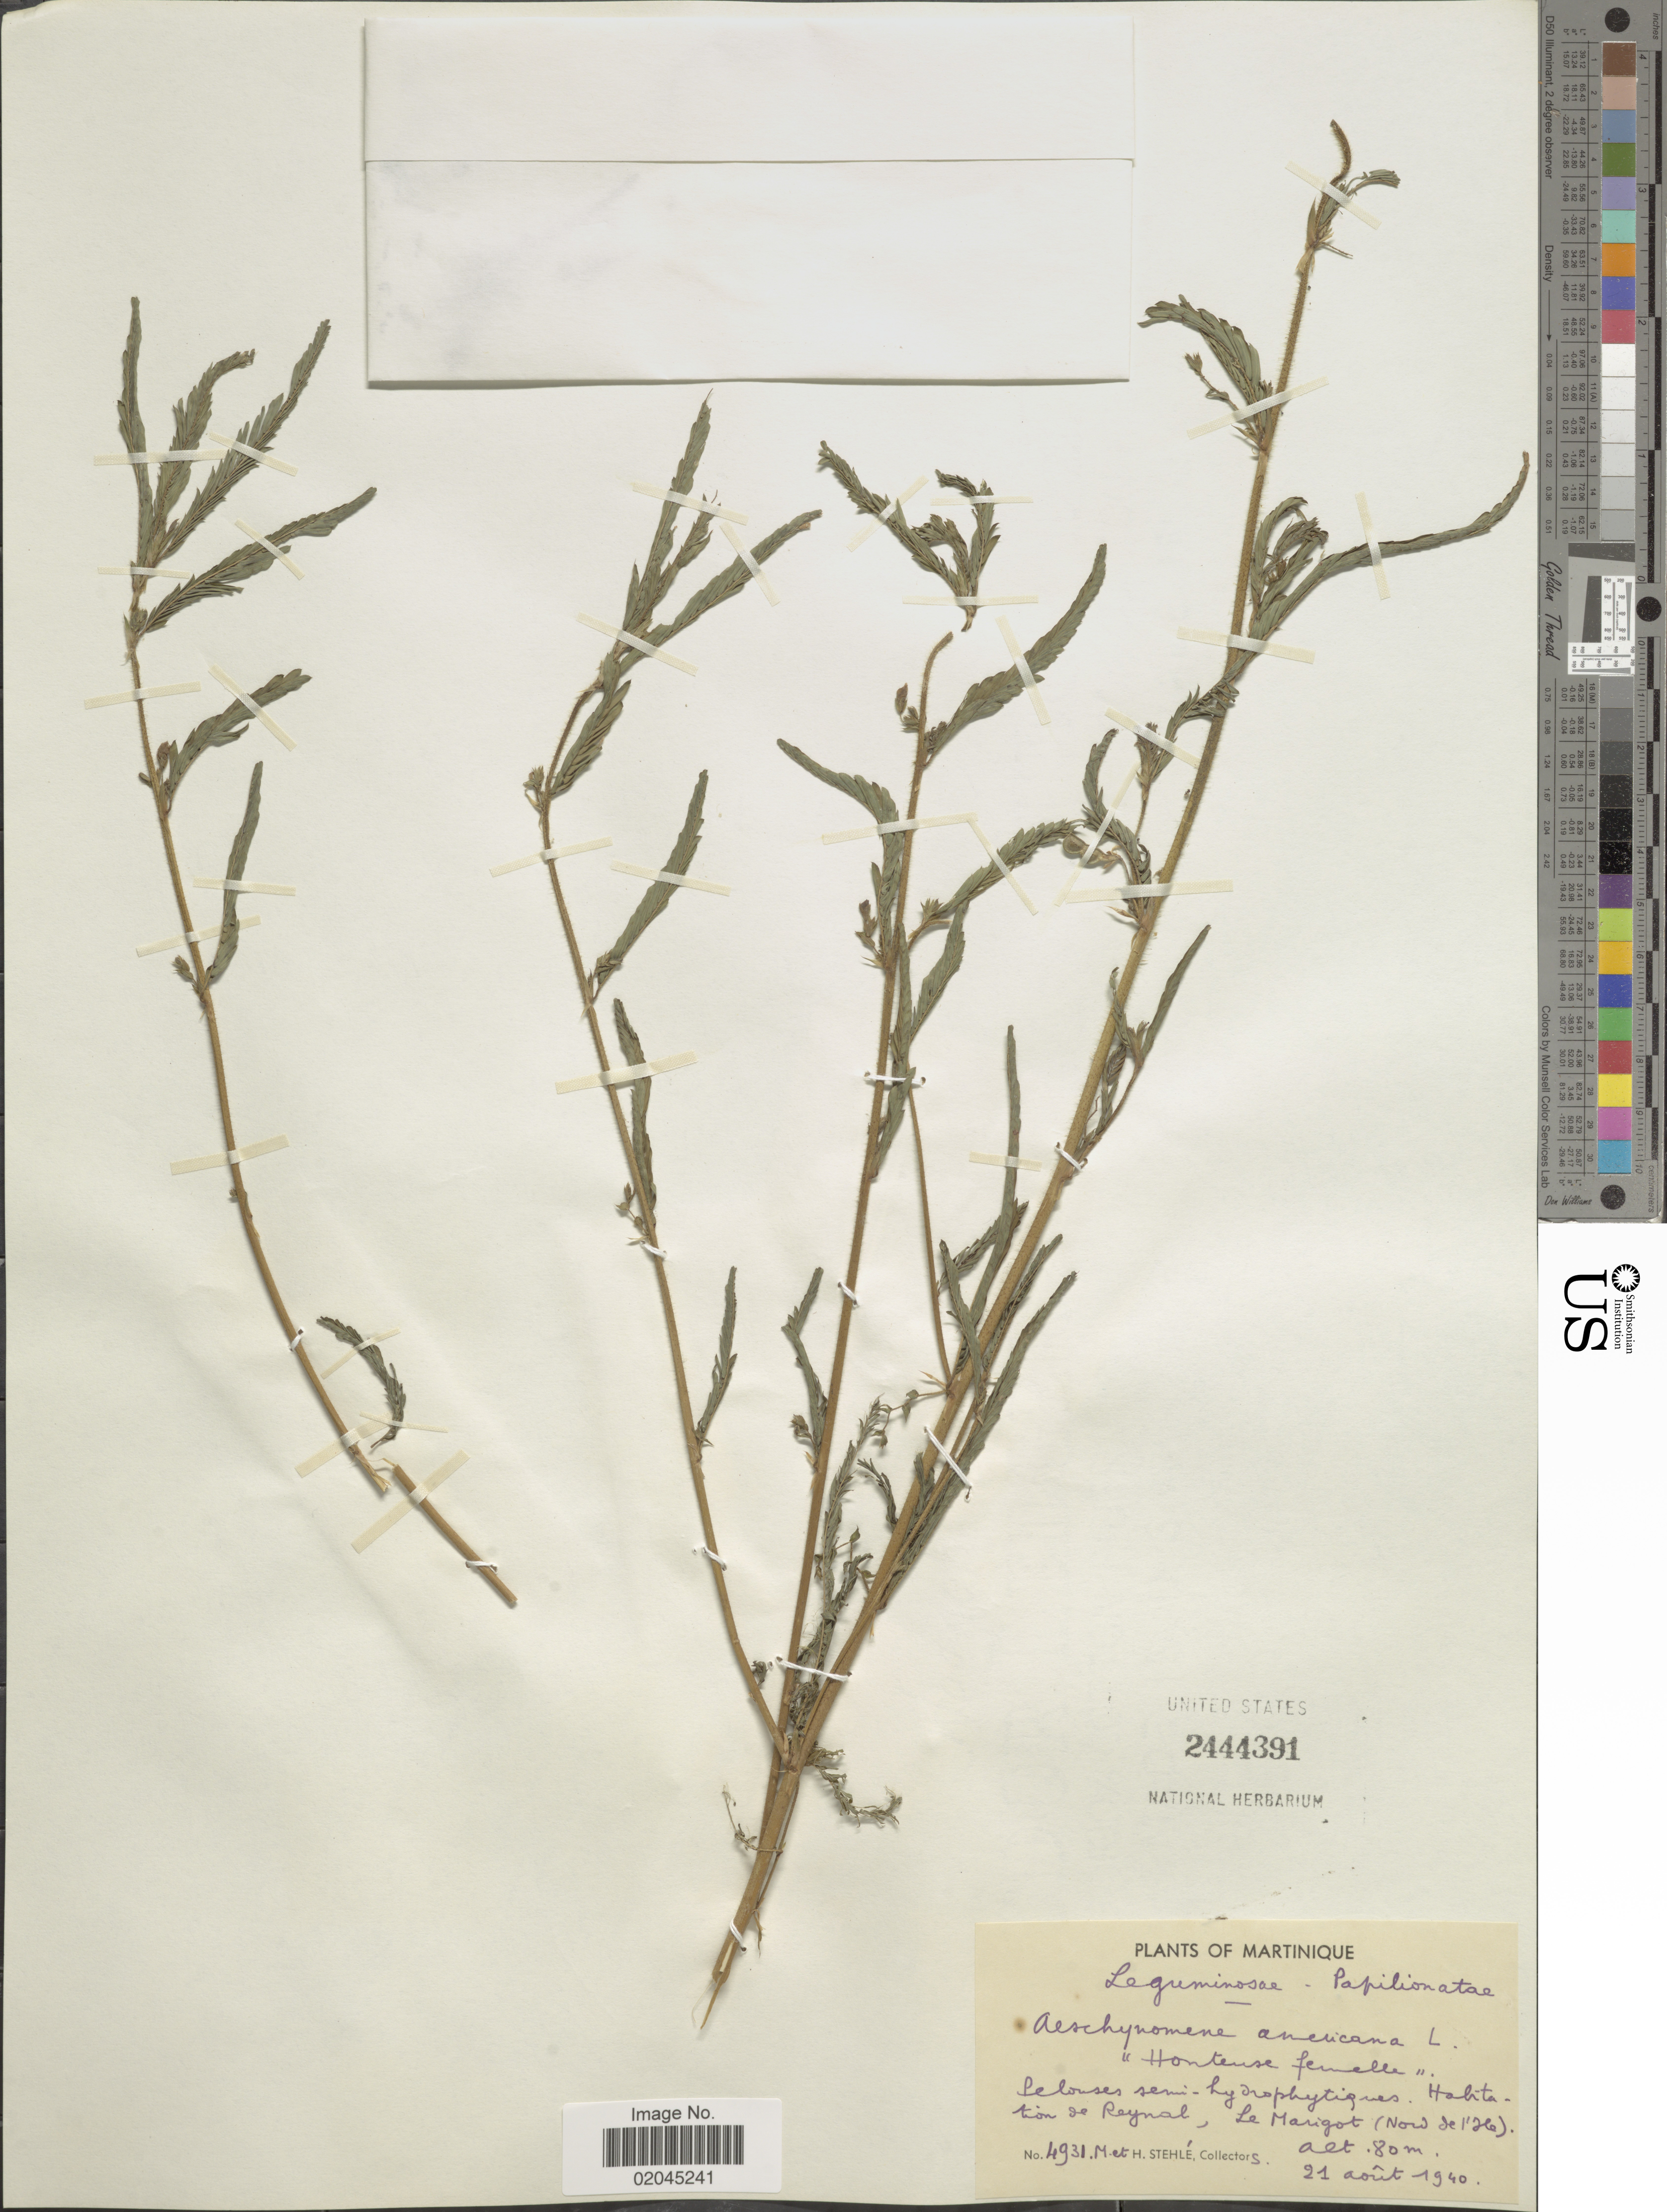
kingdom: Plantae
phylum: Tracheophyta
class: Magnoliopsida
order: Fabales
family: Fabaceae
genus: Aeschynomene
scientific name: Aeschynomene americana var. americana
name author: L.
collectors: M. Stehlé & H. Stehlé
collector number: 4931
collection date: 1940-08-21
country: Martinique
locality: Habitation de reynal, Le Marigot (Now de l'Isle)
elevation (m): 80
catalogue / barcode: US 2444391